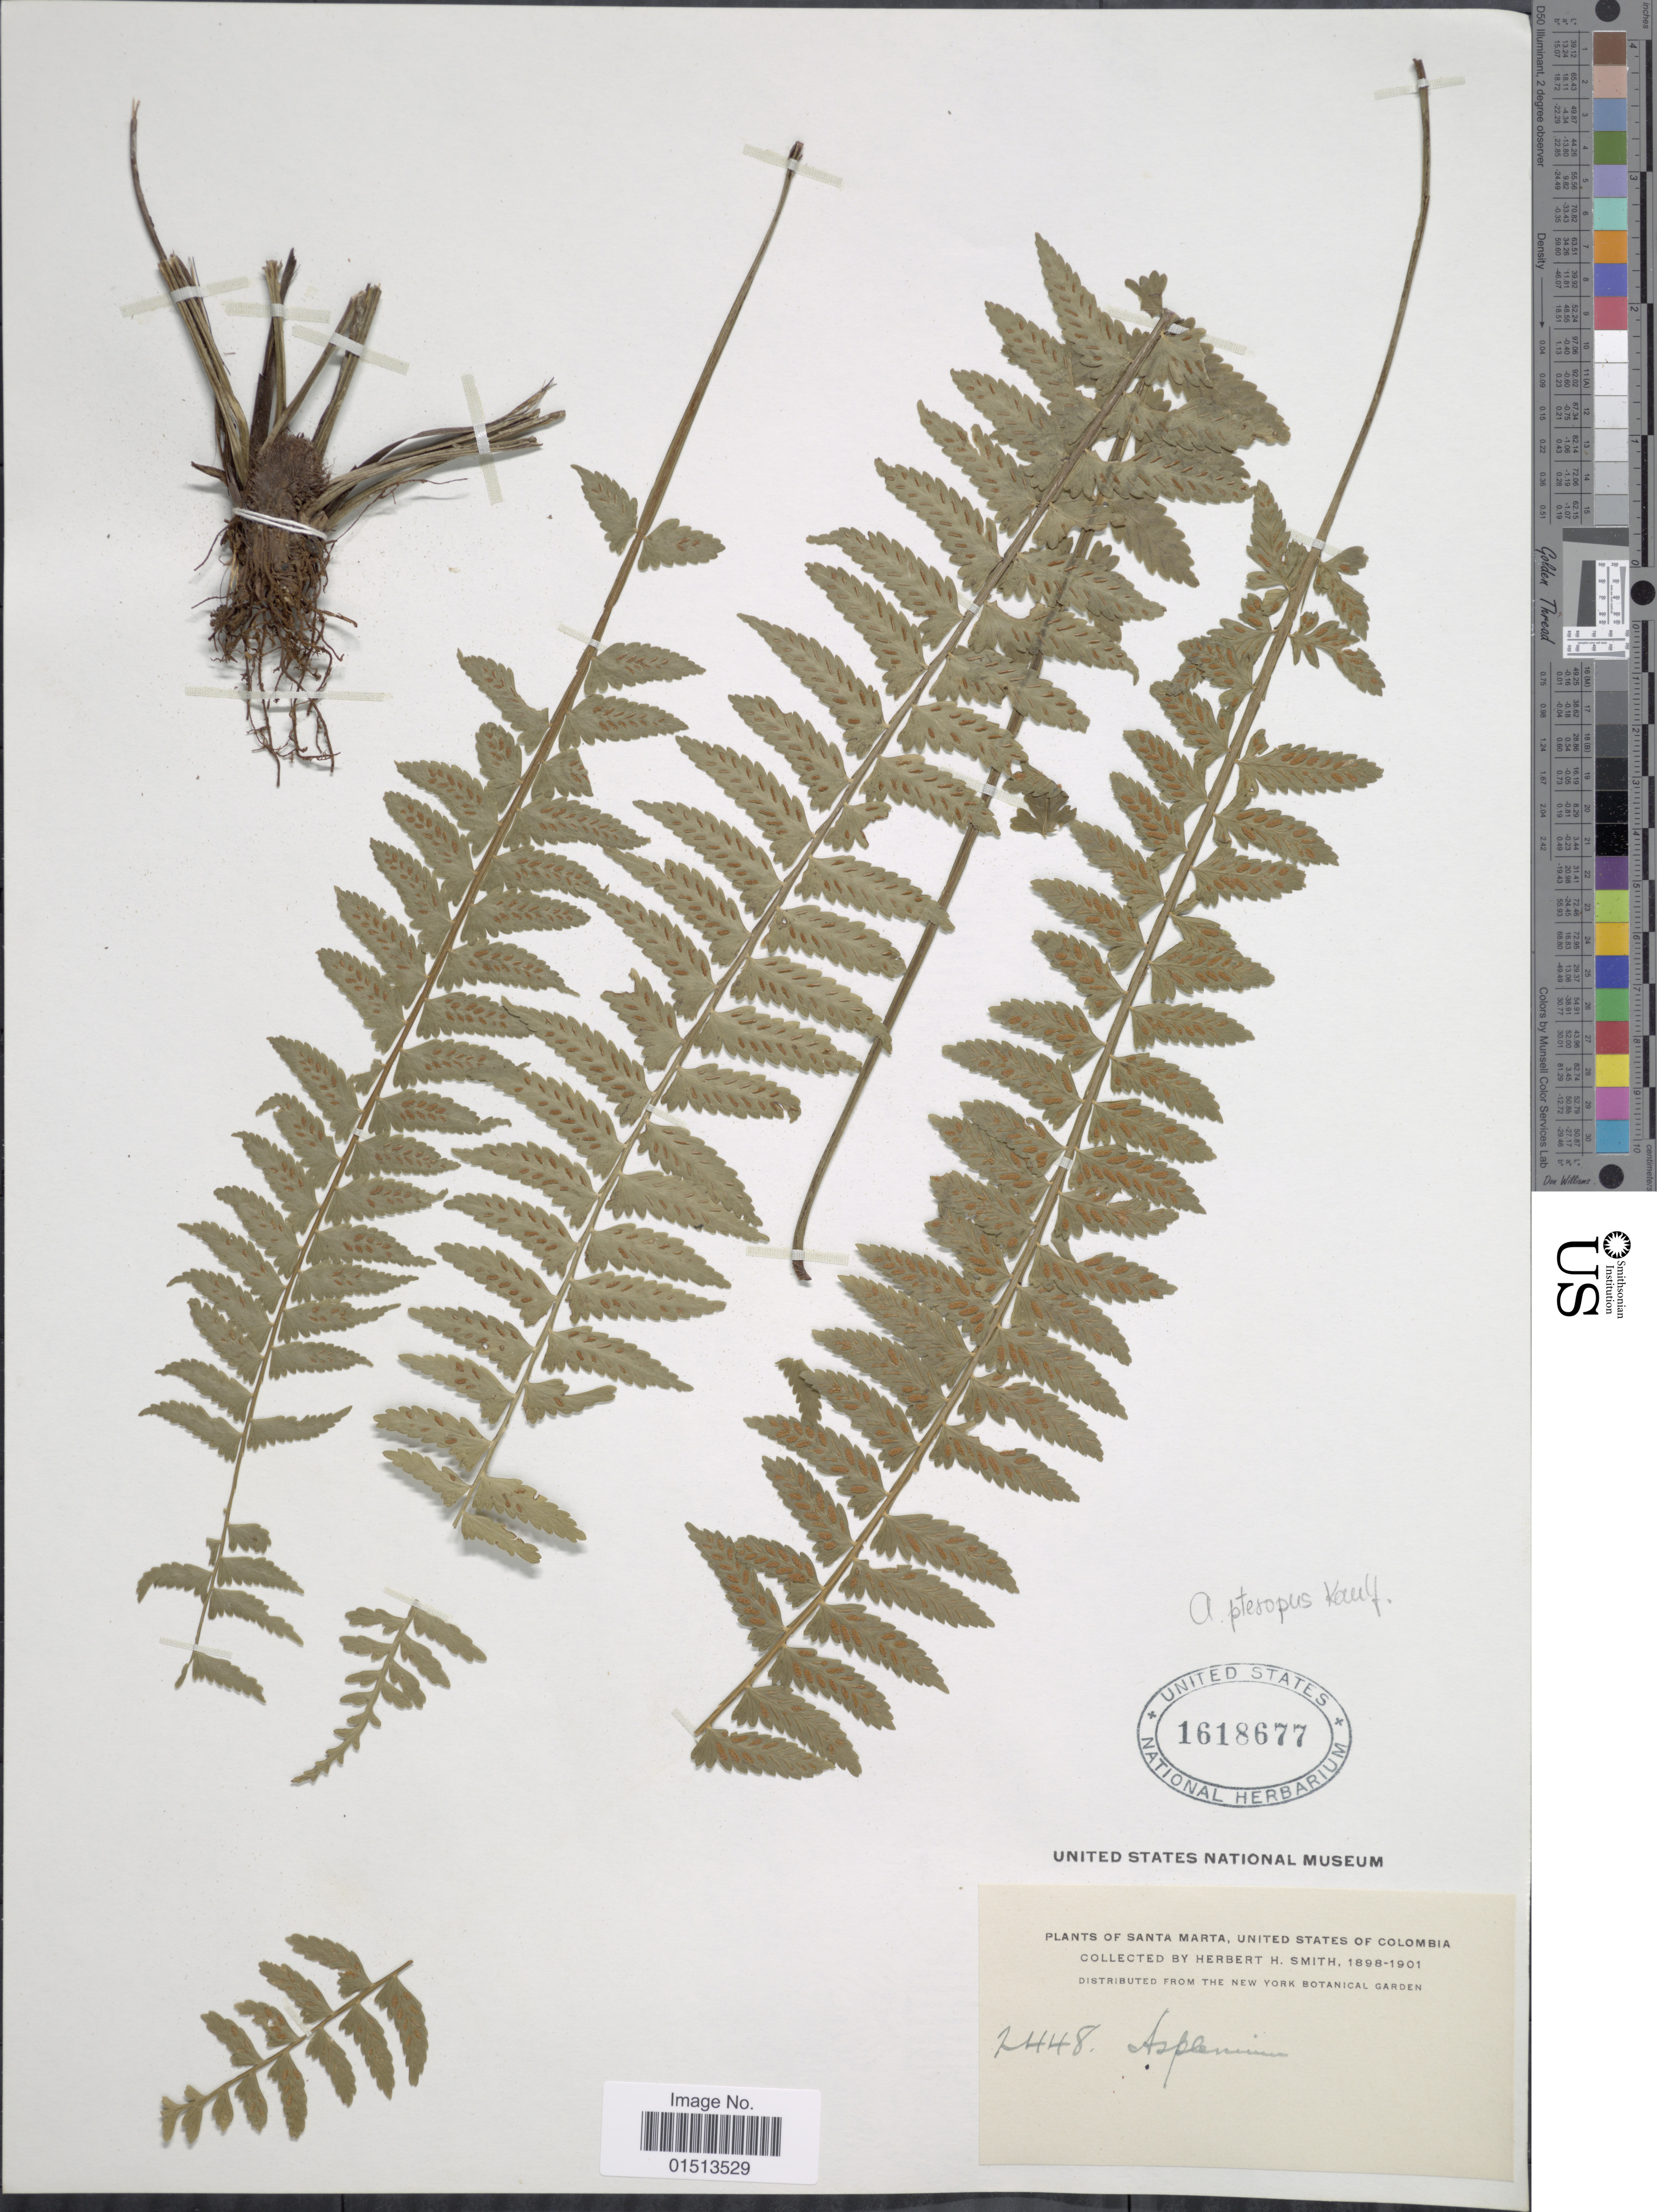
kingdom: Plantae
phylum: Tracheophyta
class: Polypodiopsida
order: Polypodiales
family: Aspleniaceae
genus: Asplenium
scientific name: Asplenium pteropus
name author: Kaulf.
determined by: Reis, A.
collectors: Herbert H. Smith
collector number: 2448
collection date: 1898/1901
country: Colombia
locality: Santa Marta, United States of Colombia.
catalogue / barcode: US 1618677